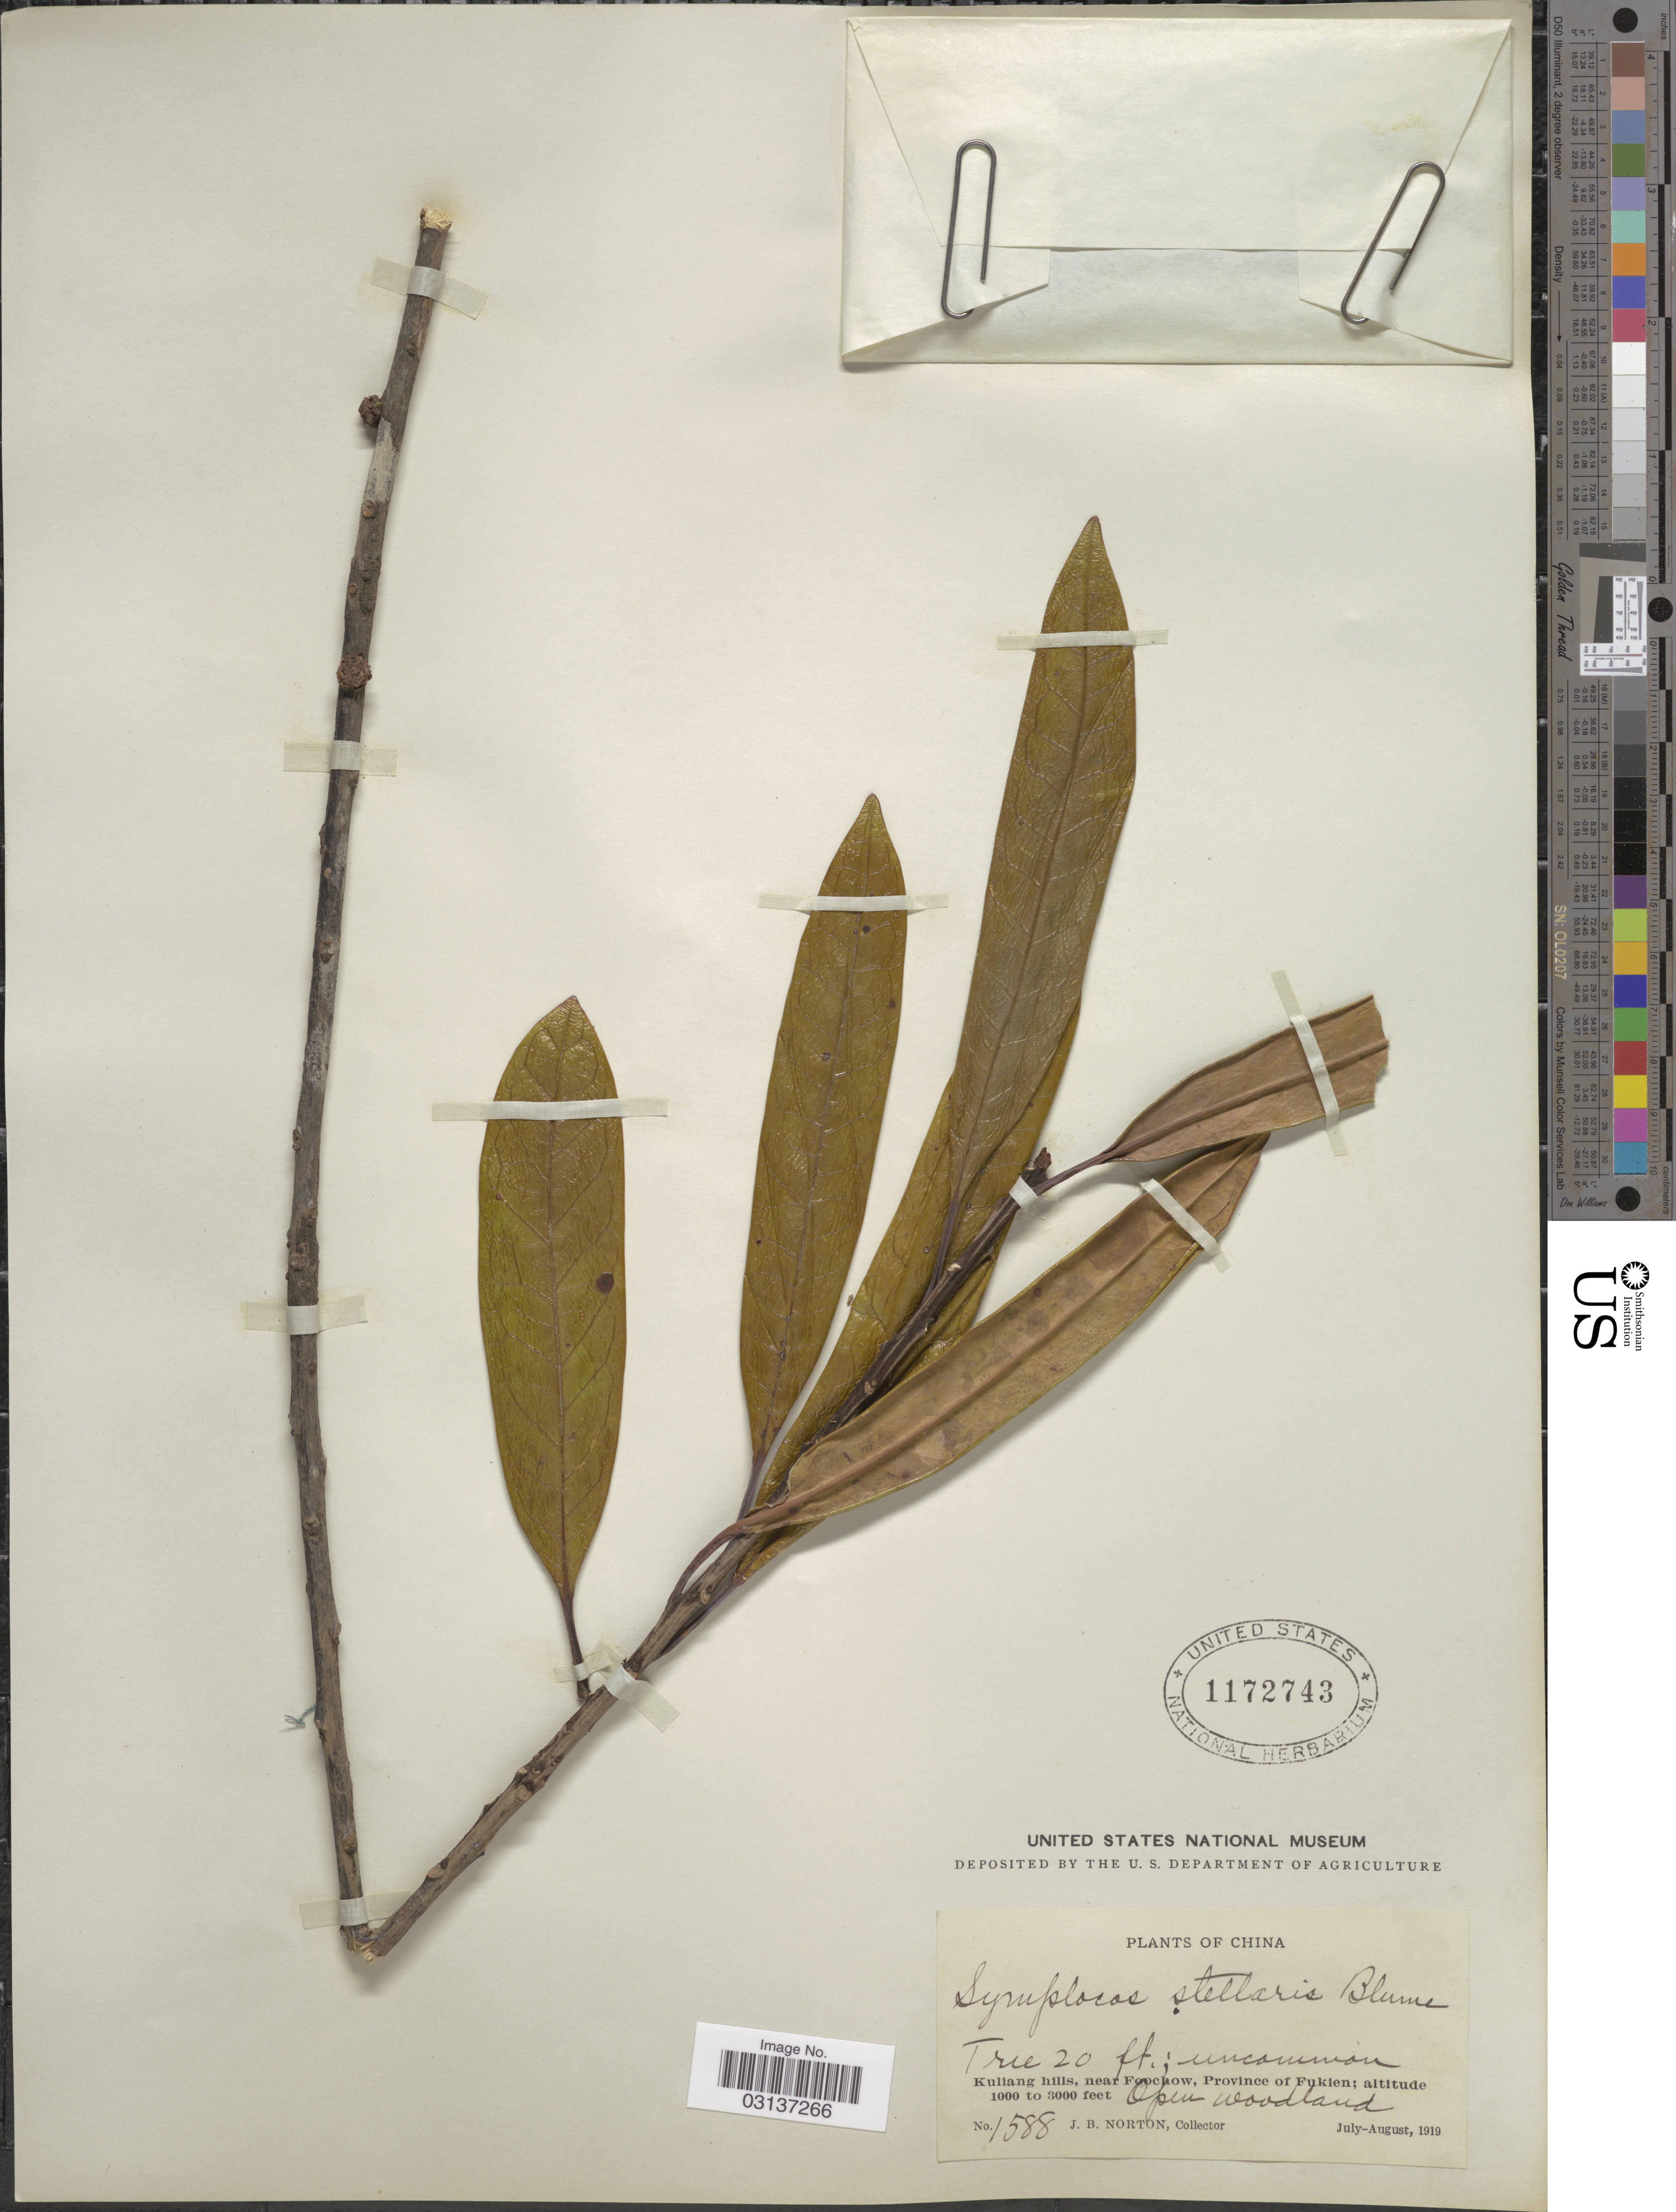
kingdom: Plantae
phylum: Tracheophyta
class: Magnoliopsida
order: Ericales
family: Symplocaceae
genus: Symplocos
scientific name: Symplocos stellaris var. stellaris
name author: Brand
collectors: J. B. Norton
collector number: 1588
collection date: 1919-07/1919-08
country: China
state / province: Fujian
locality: Kuliang hills, near Foochow, Province of Fukien.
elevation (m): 305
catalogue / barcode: US 1172743